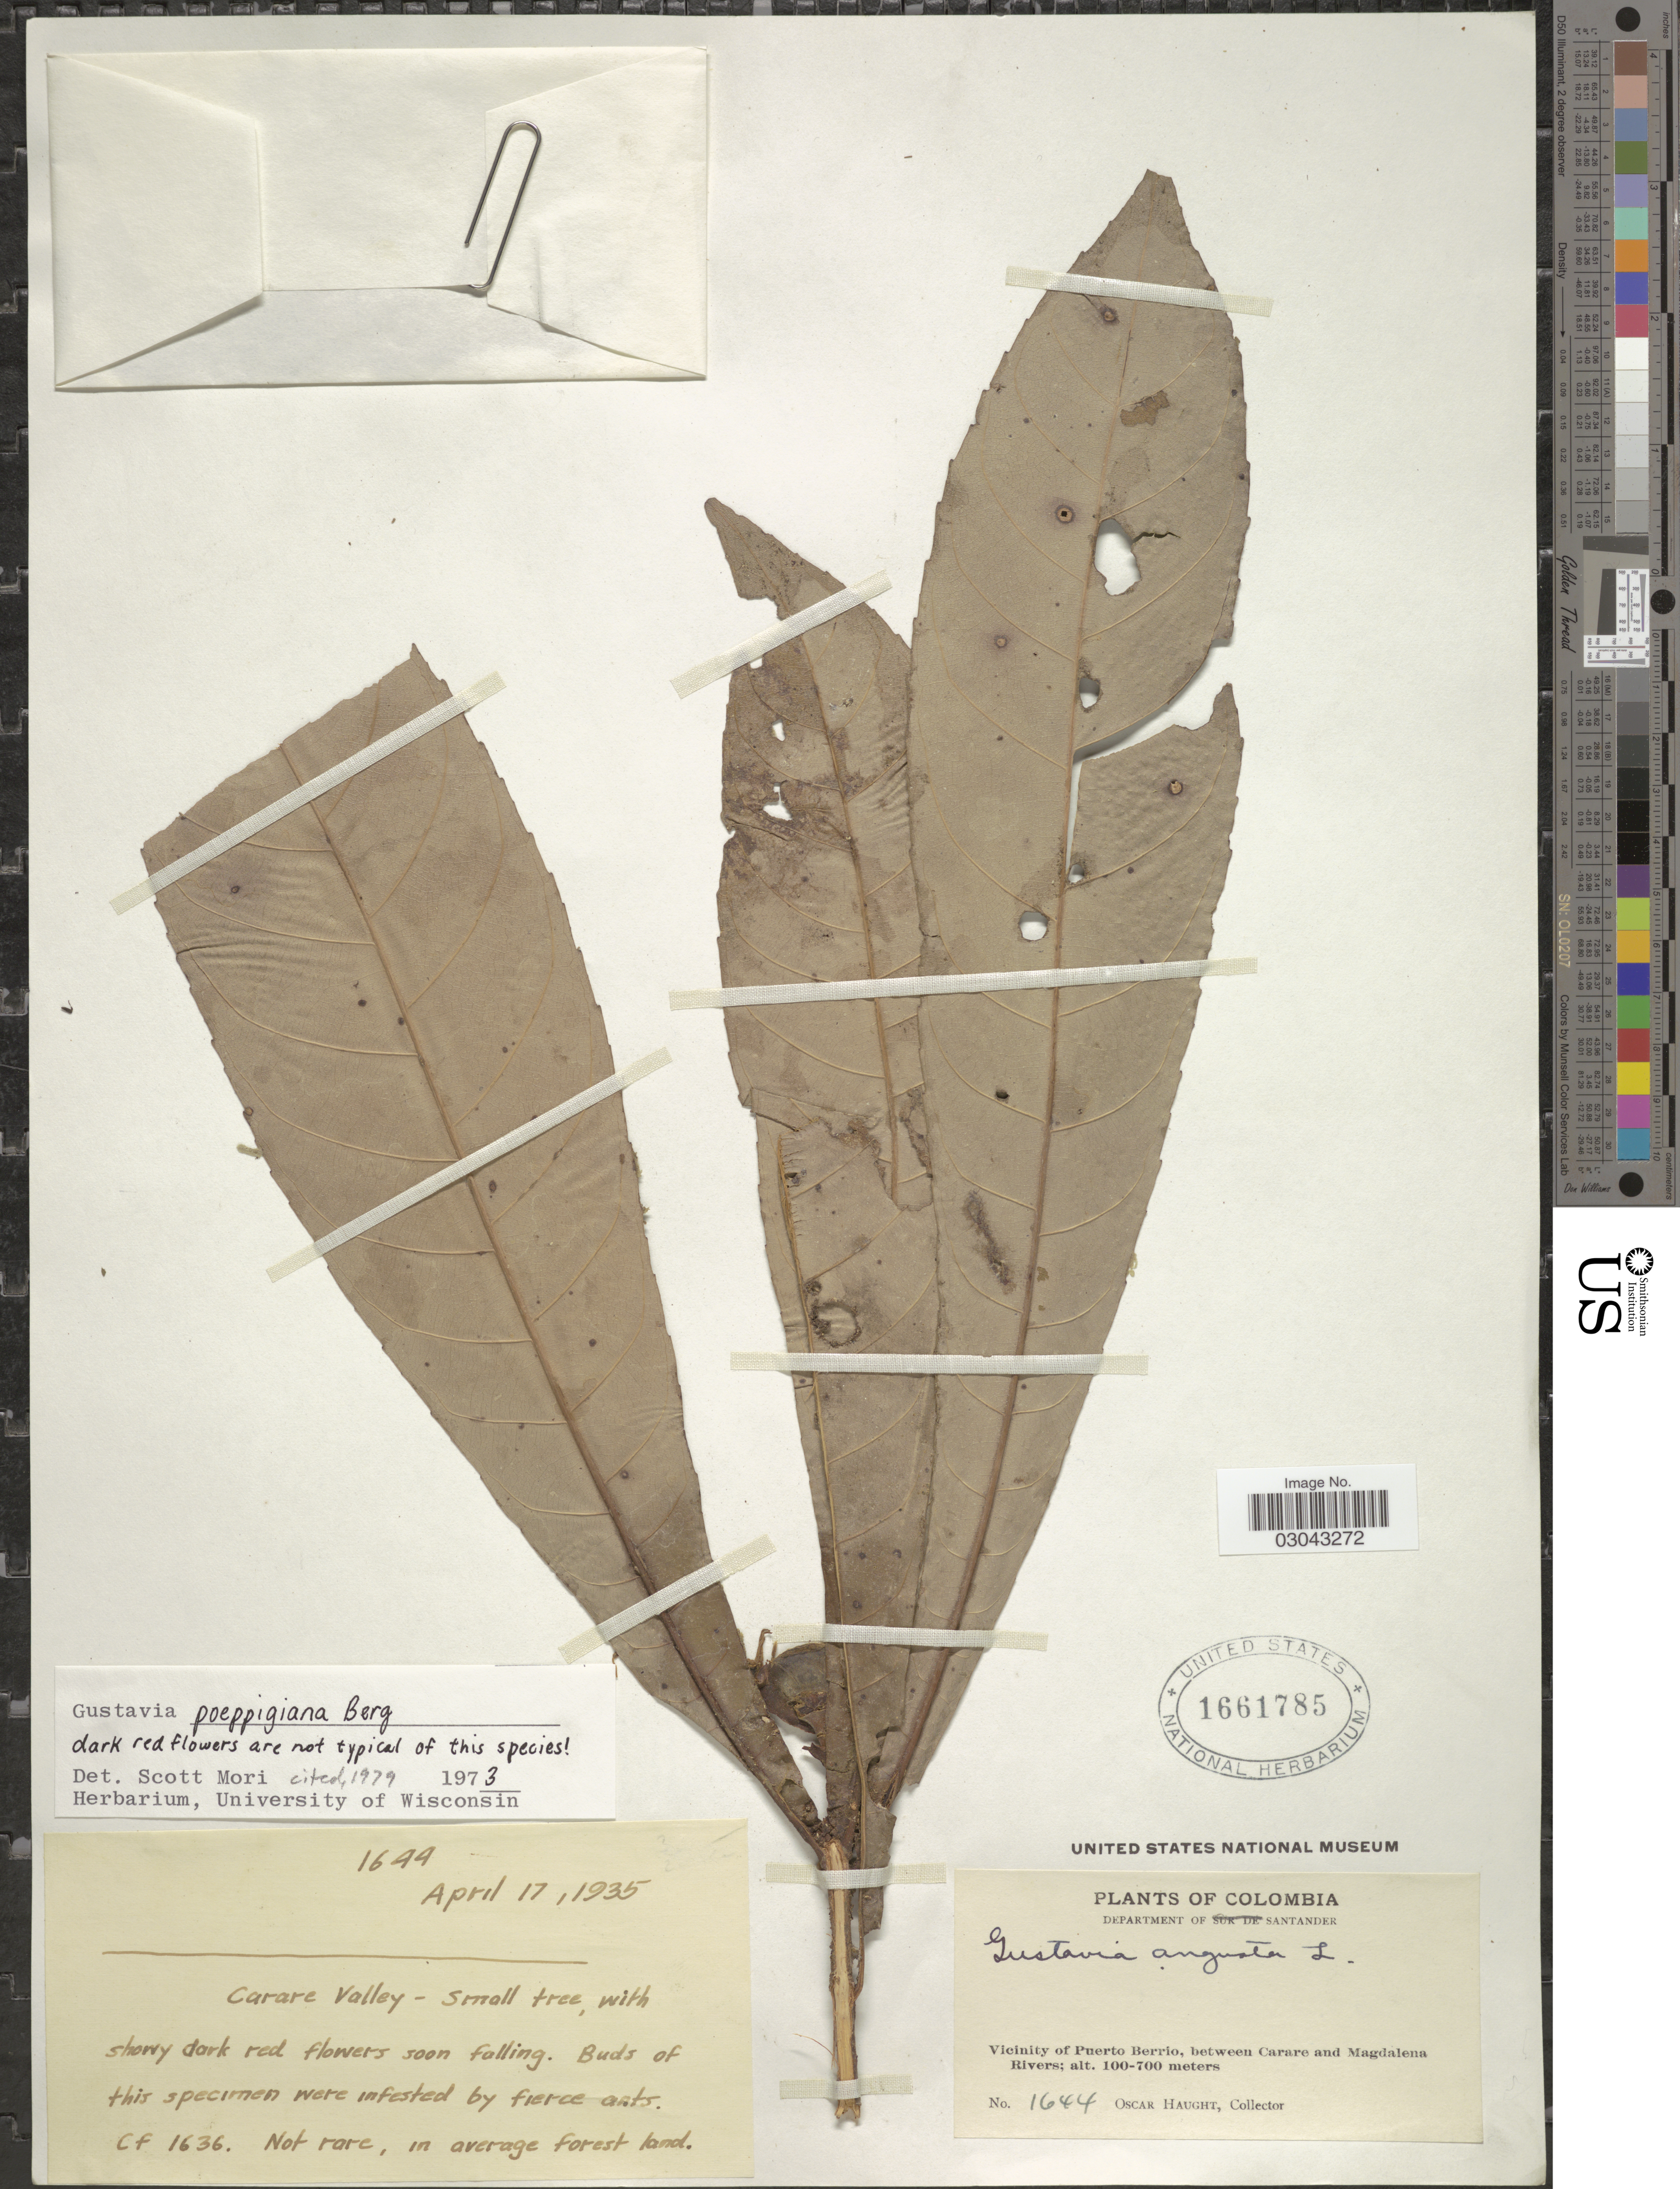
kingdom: Plantae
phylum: Tracheophyta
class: Magnoliopsida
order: Ericales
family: Lecythidaceae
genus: Gustavia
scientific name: Gustavia poeppigiana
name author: O. Berg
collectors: O. Haught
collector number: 1644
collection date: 1935-04-17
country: Colombia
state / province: Santander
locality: Department of Santander, Vicinity of Puerto Berrio, between Carare and Magdalena Rivers, Carare Valley.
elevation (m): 100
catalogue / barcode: US 1661785